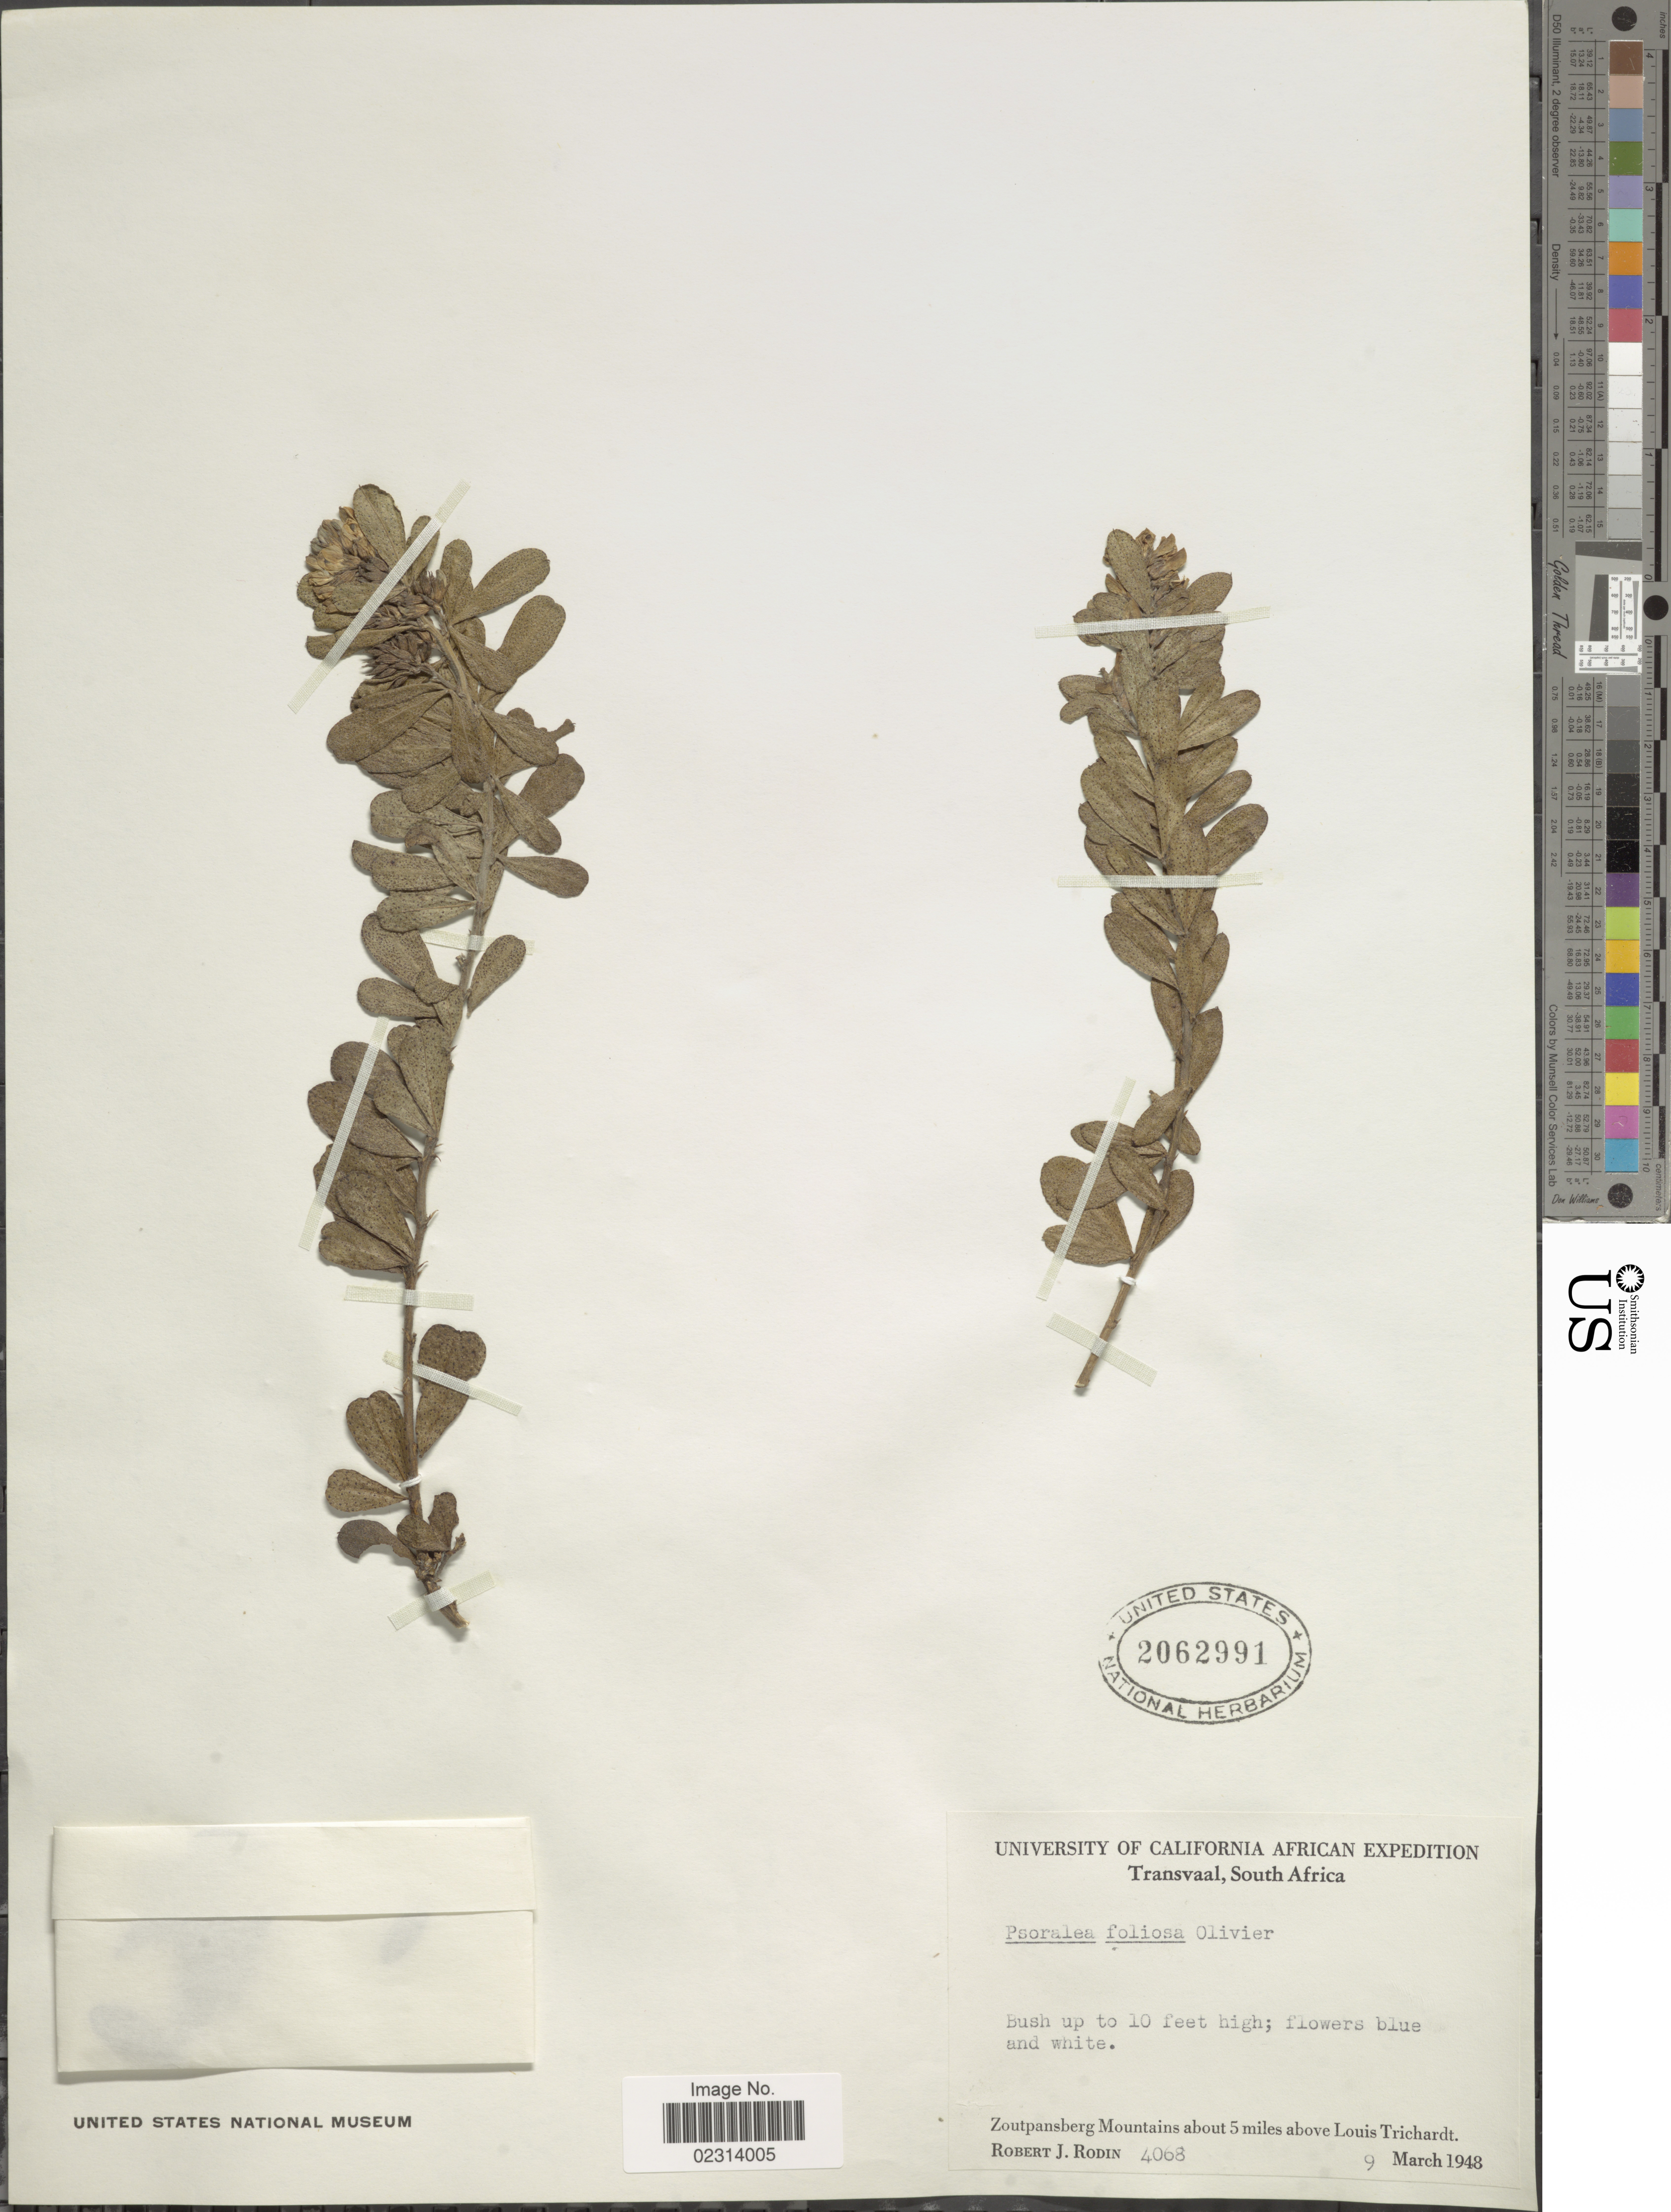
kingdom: Plantae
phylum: Tracheophyta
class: Magnoliopsida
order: Fabales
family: Fabaceae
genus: Otholobium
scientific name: Otholobium foliosum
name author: (Oliv.) C.H. Stirt.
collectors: R. J. Rodin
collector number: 4068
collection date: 1948-03-09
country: South Africa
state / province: Limpopo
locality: Transvaa, South Africa, Zoutpansberg Mountains about 5 miles above Louis Trichardt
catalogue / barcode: US 2062991